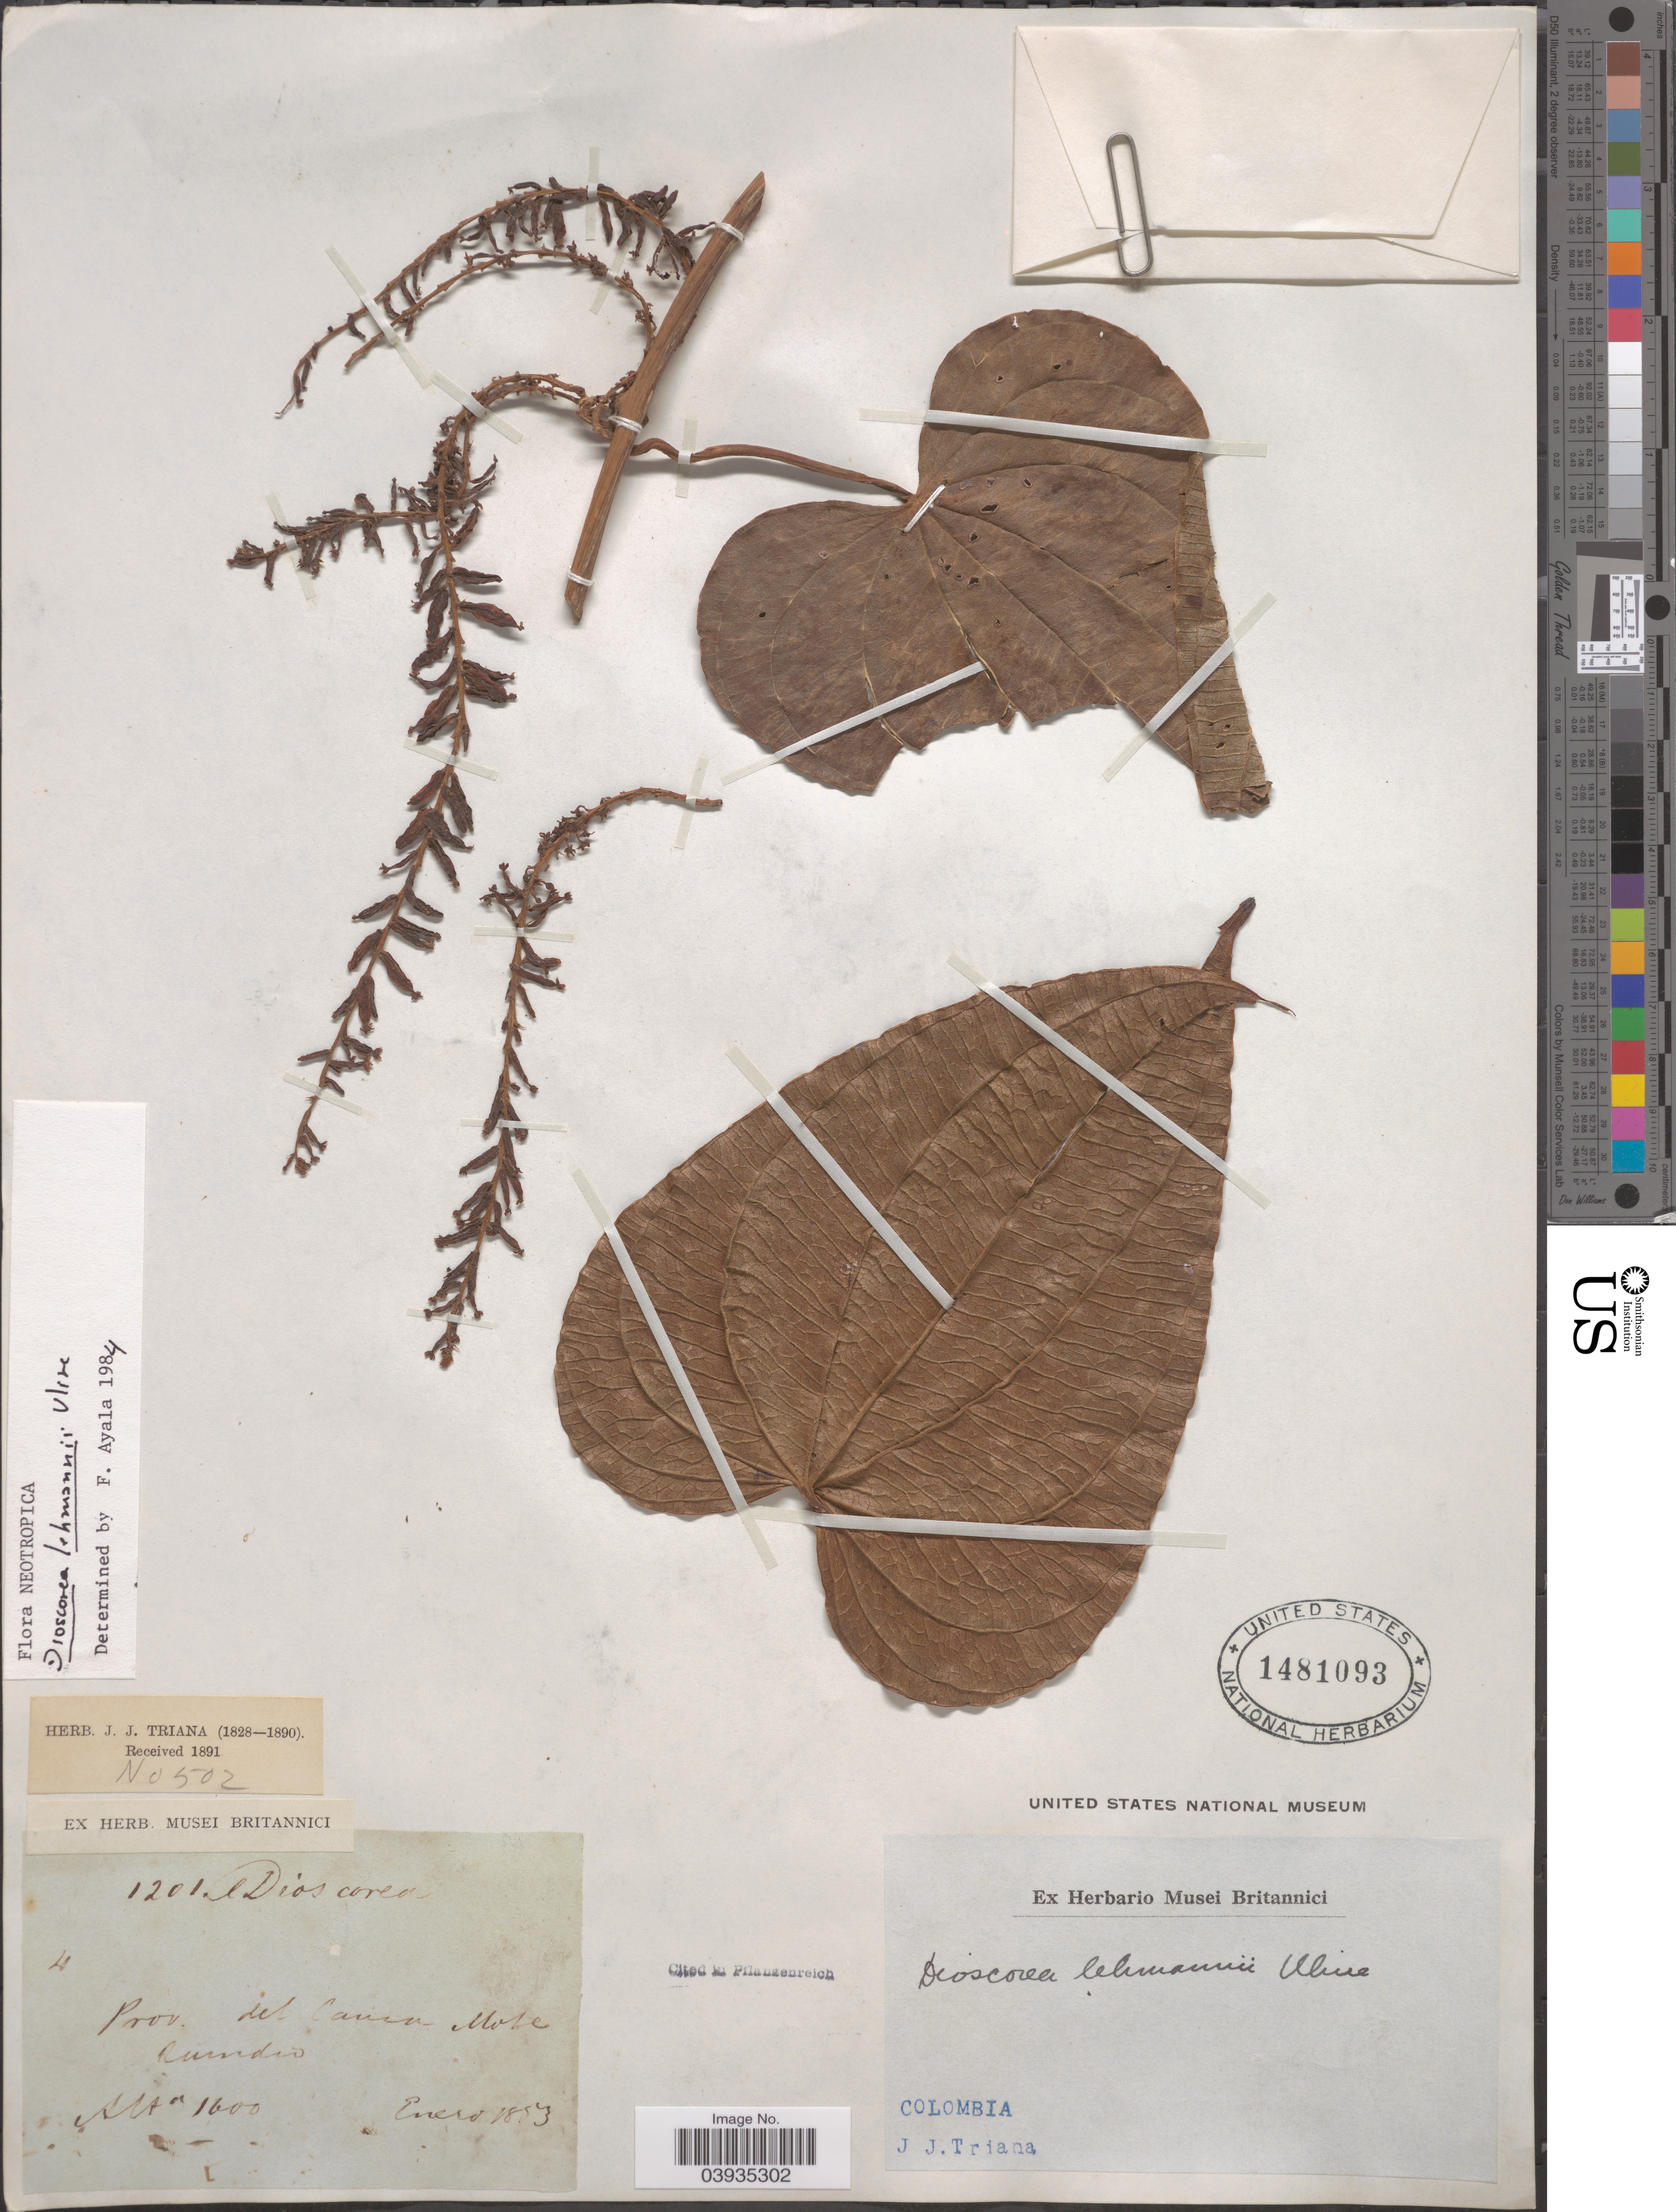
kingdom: Plantae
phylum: Tracheophyta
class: Liliopsida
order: Dioscoreales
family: Dioscoreaceae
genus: Dioscorea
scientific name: Dioscorea lehmannii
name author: Uline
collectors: J. J. Triana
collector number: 1201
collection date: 1883-01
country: Colombia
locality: Prov. del Cauca Mote Quindio. [interpreted]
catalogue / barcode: US 1481093